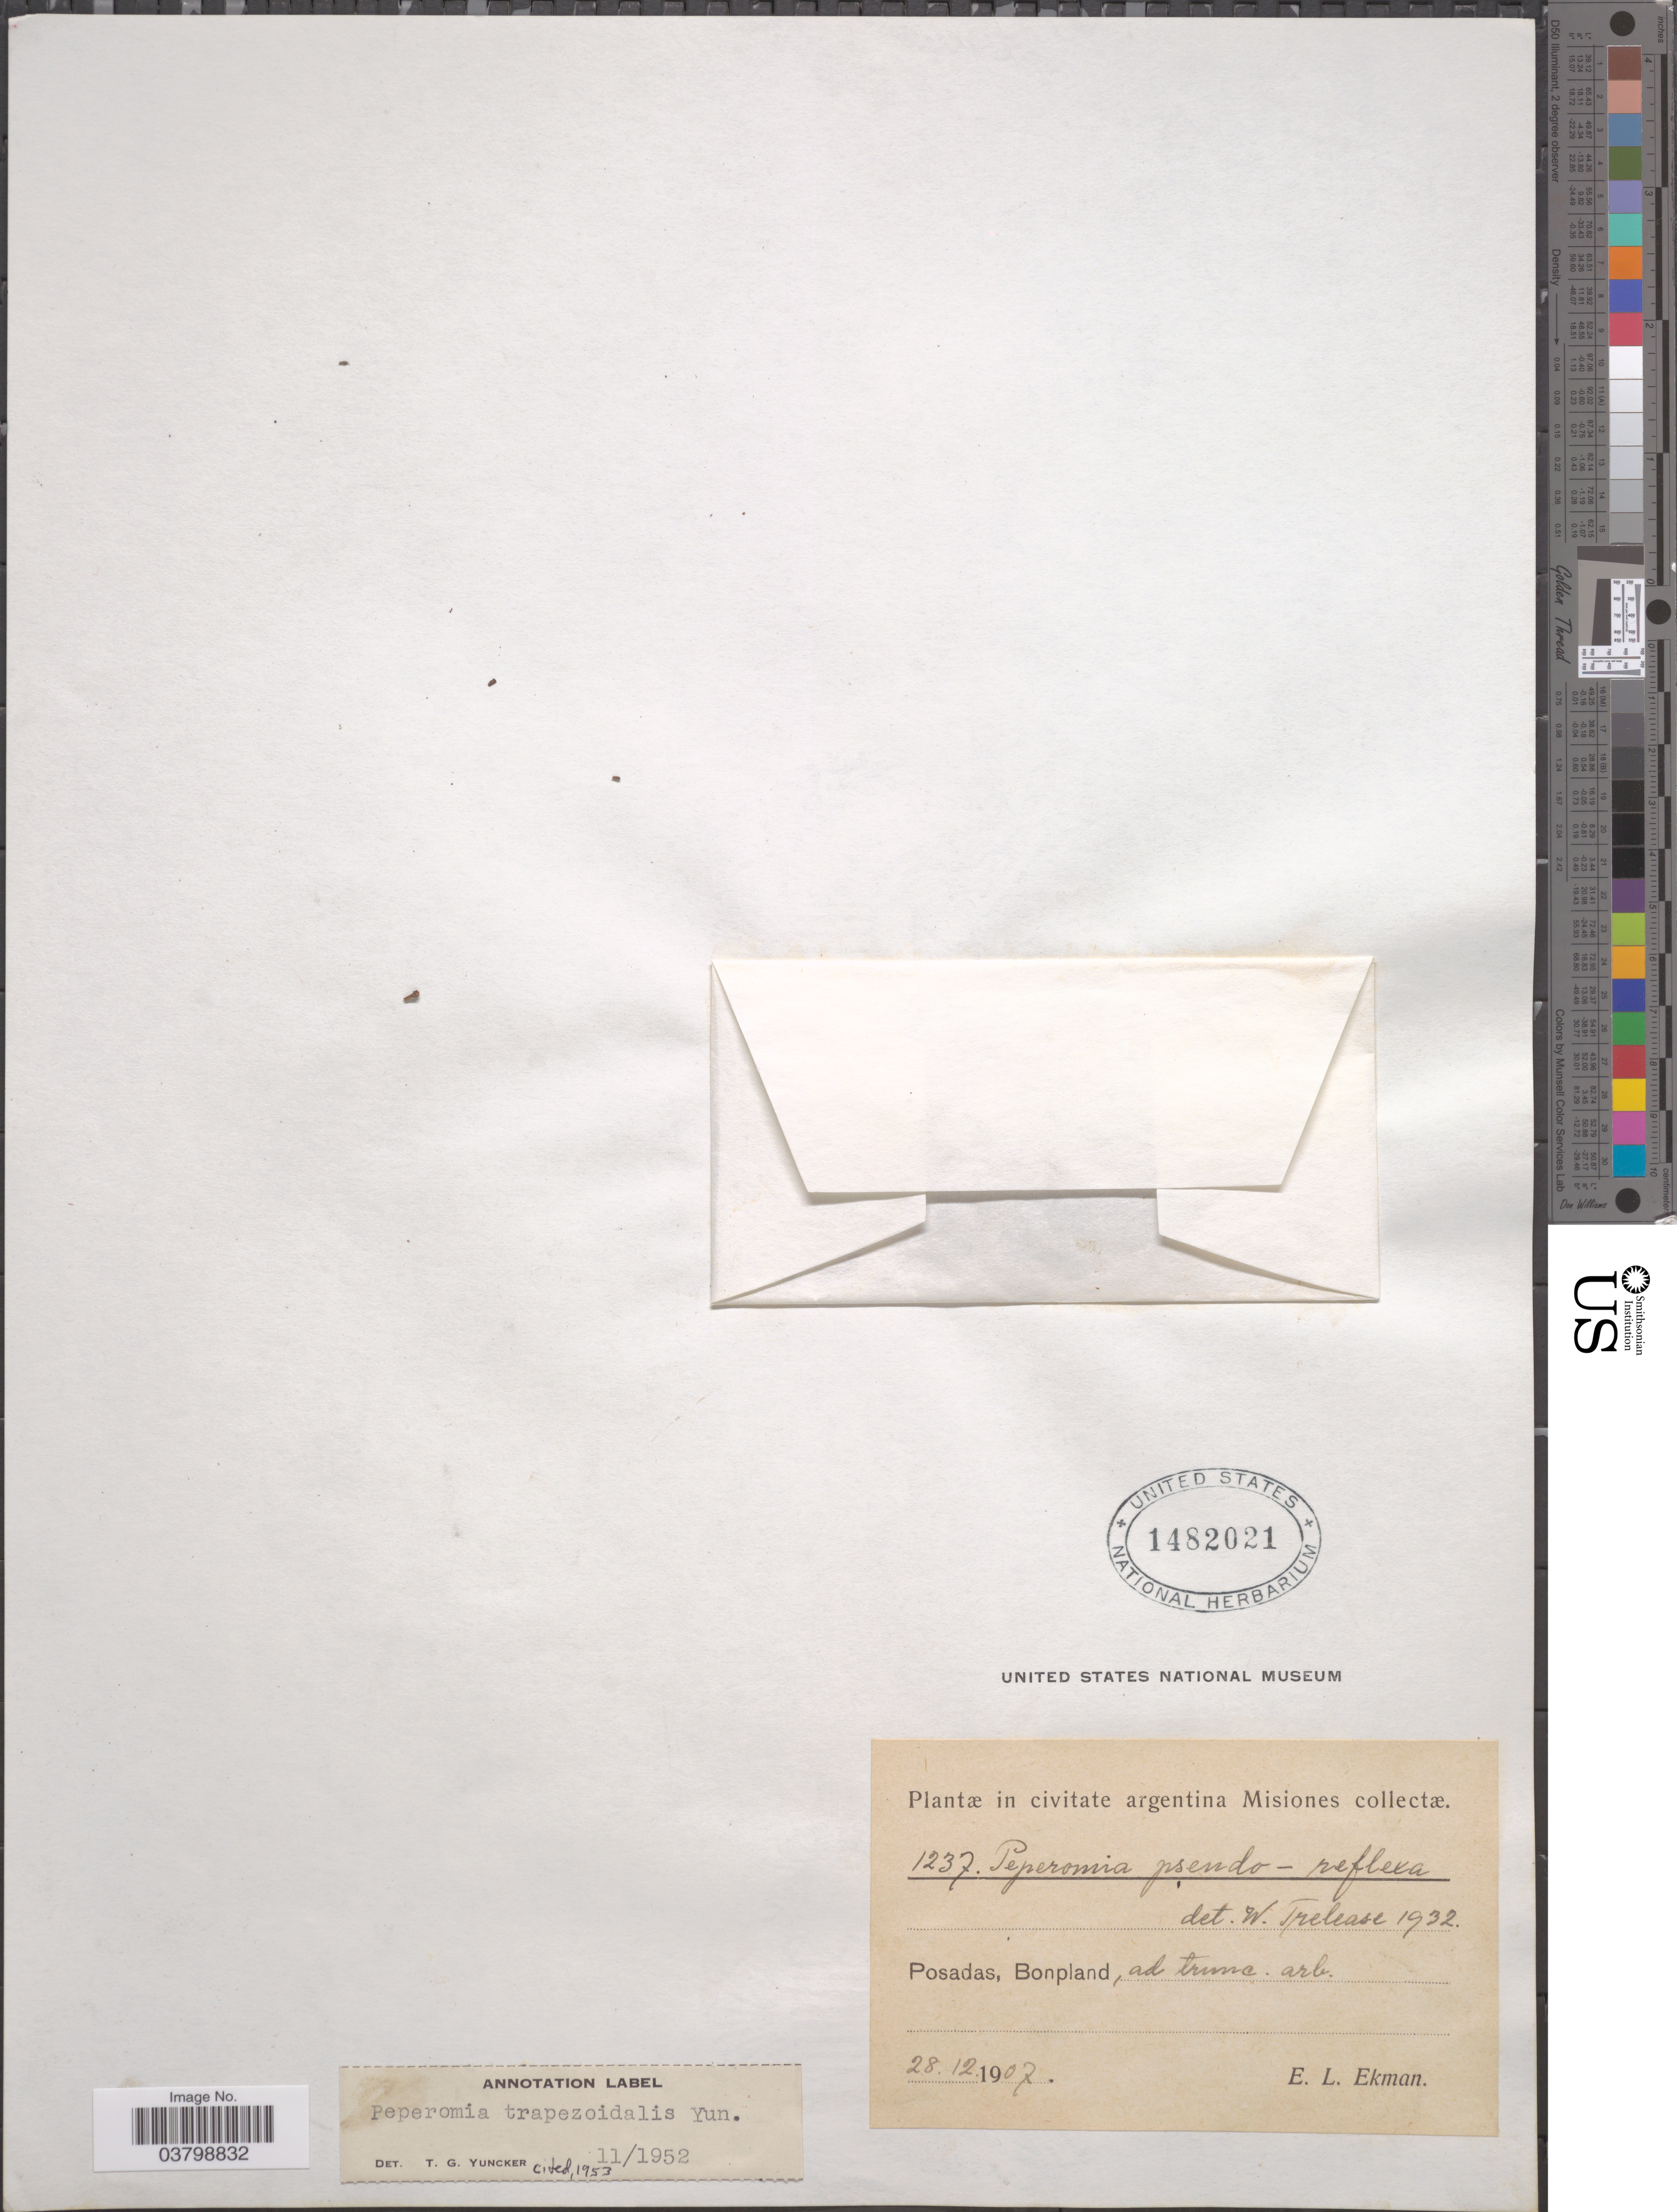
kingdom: Plantae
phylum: Tracheophyta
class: Magnoliopsida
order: Piperales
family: Piperaceae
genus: Peperomia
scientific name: Peperomia trapezoidalis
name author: Yunck.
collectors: E. Elkman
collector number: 1237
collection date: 1907-12-28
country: Argentina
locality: Posadas, Bonpland.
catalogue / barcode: US 1482021